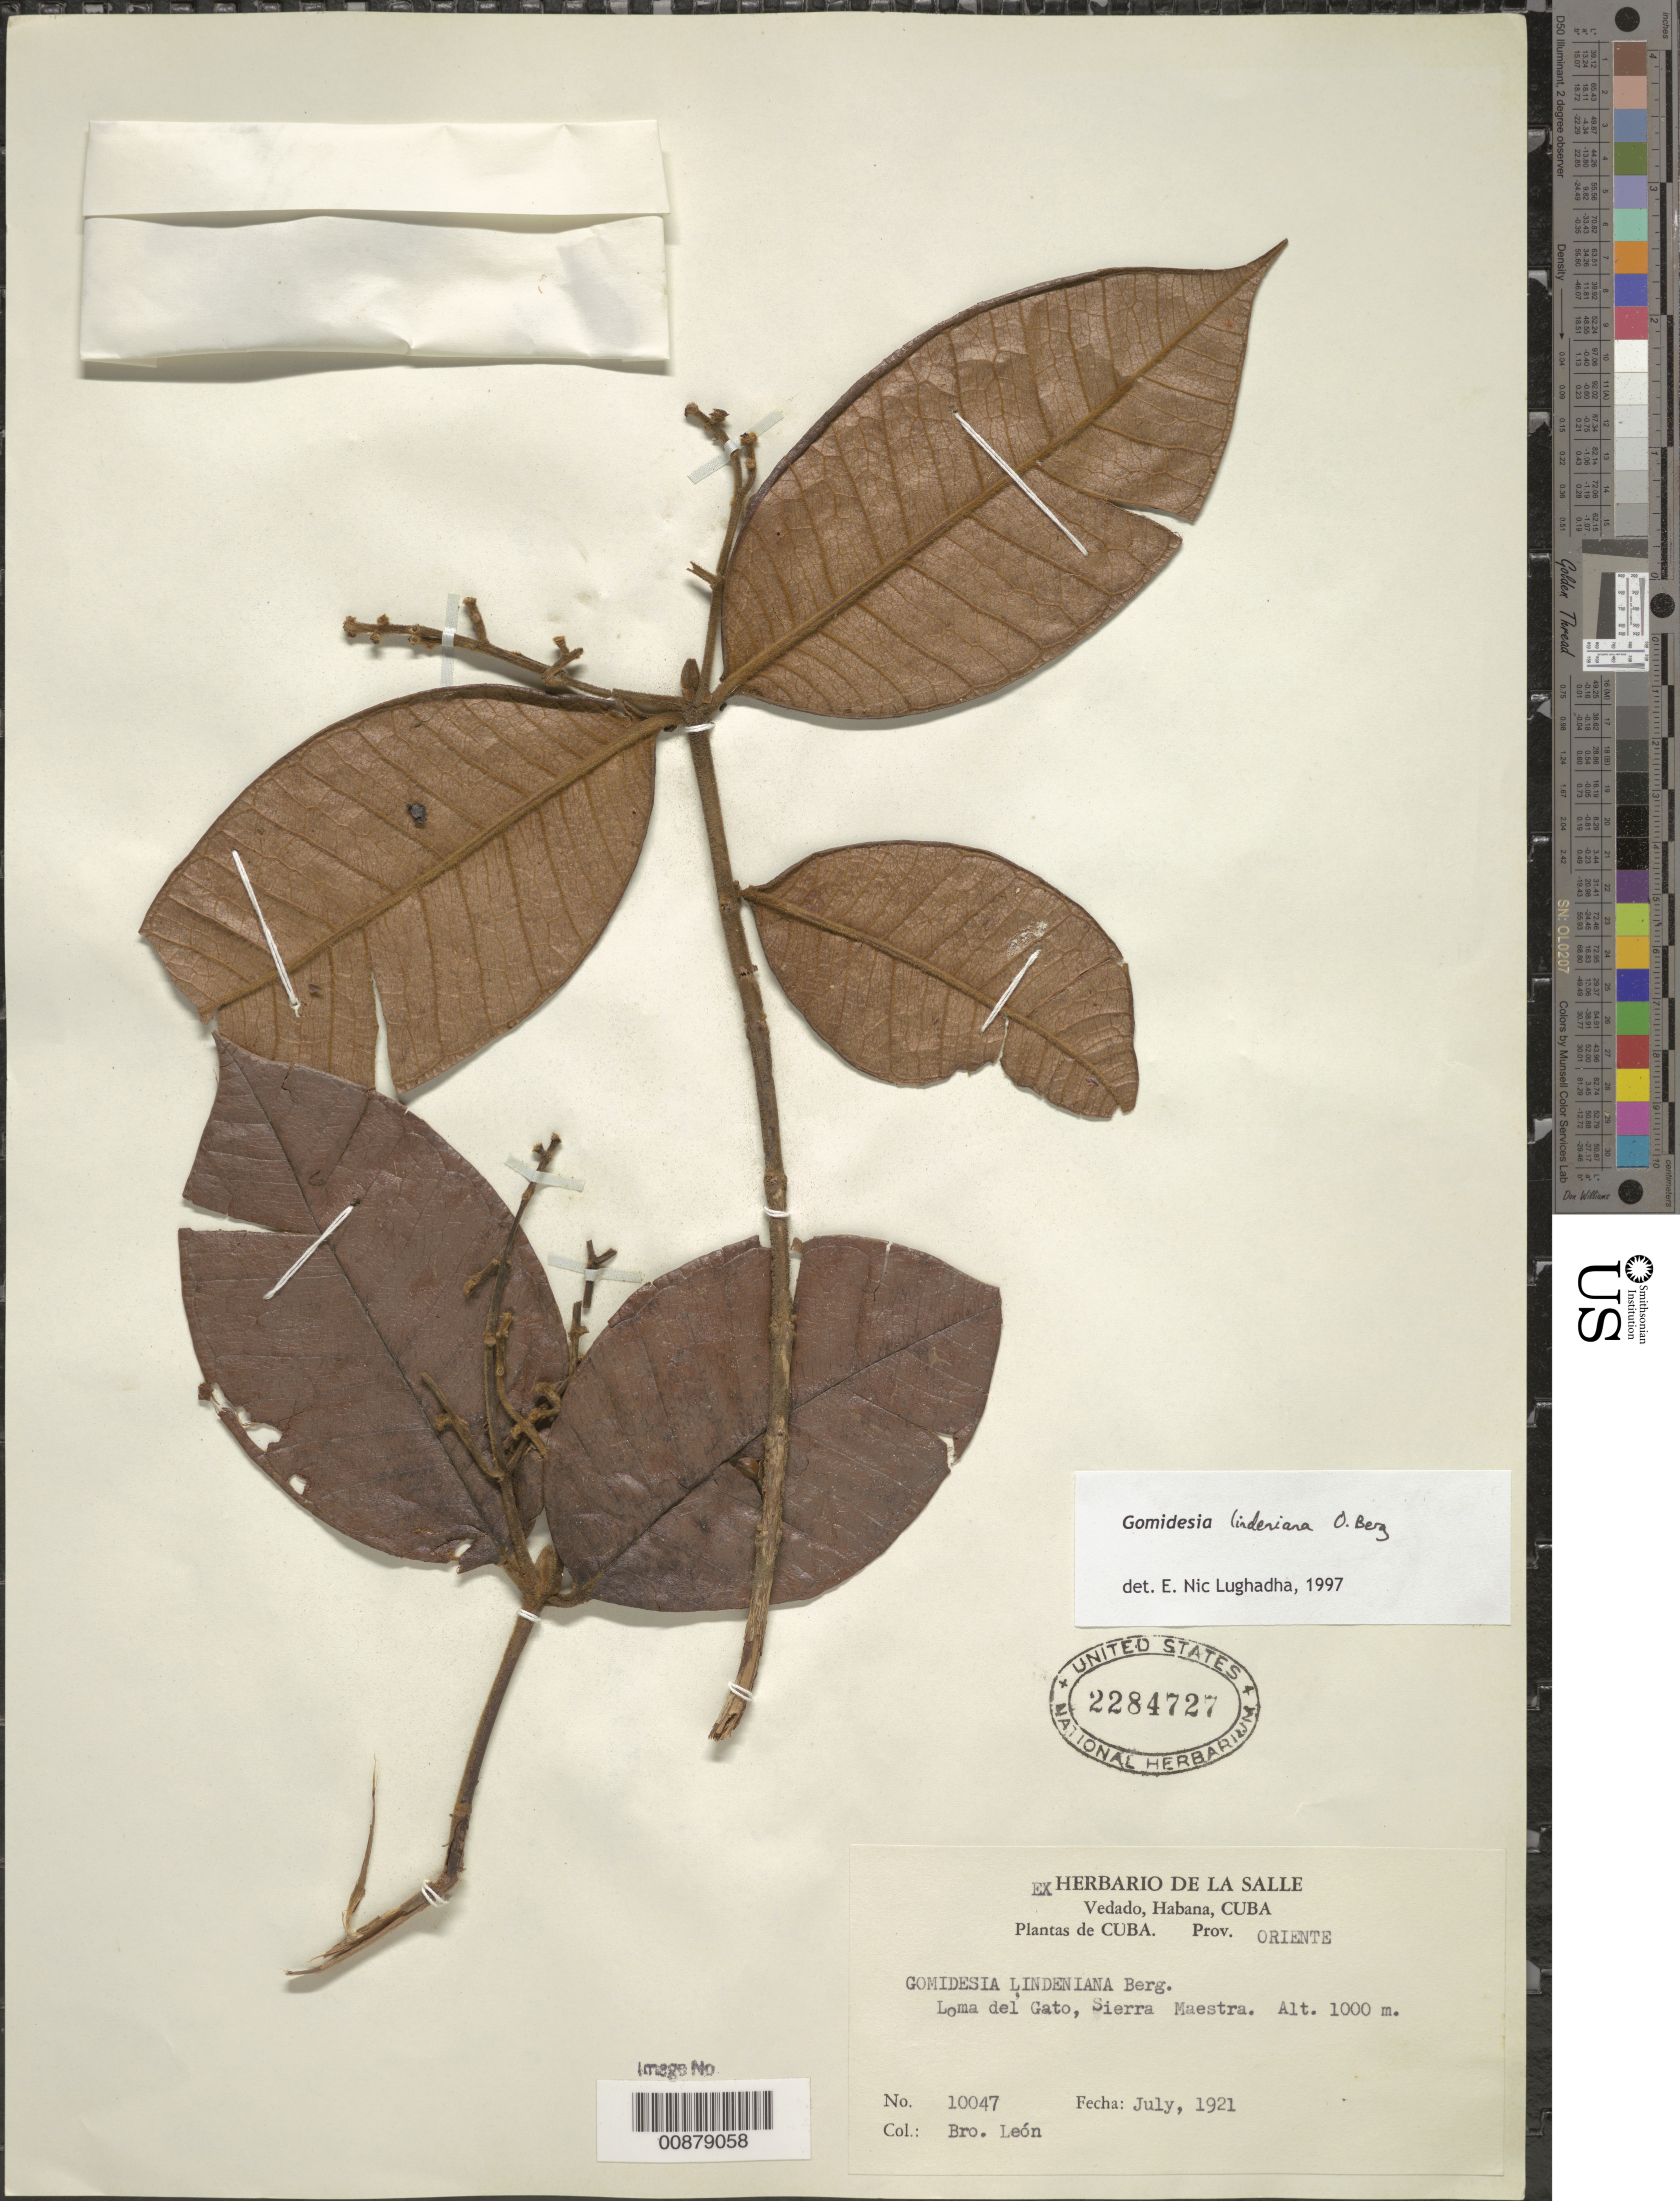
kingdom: Plantae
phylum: Tracheophyta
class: Magnoliopsida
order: Myrtales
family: Myrtaceae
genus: Myrcia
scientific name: Myrcia fenzliana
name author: O. Berg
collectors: Bro. León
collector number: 10047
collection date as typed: Jul 1921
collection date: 1921-07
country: Cuba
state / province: Oriente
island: Cuba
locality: Loma del Gato, Sierra Maestra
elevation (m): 1000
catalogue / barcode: US 2284727